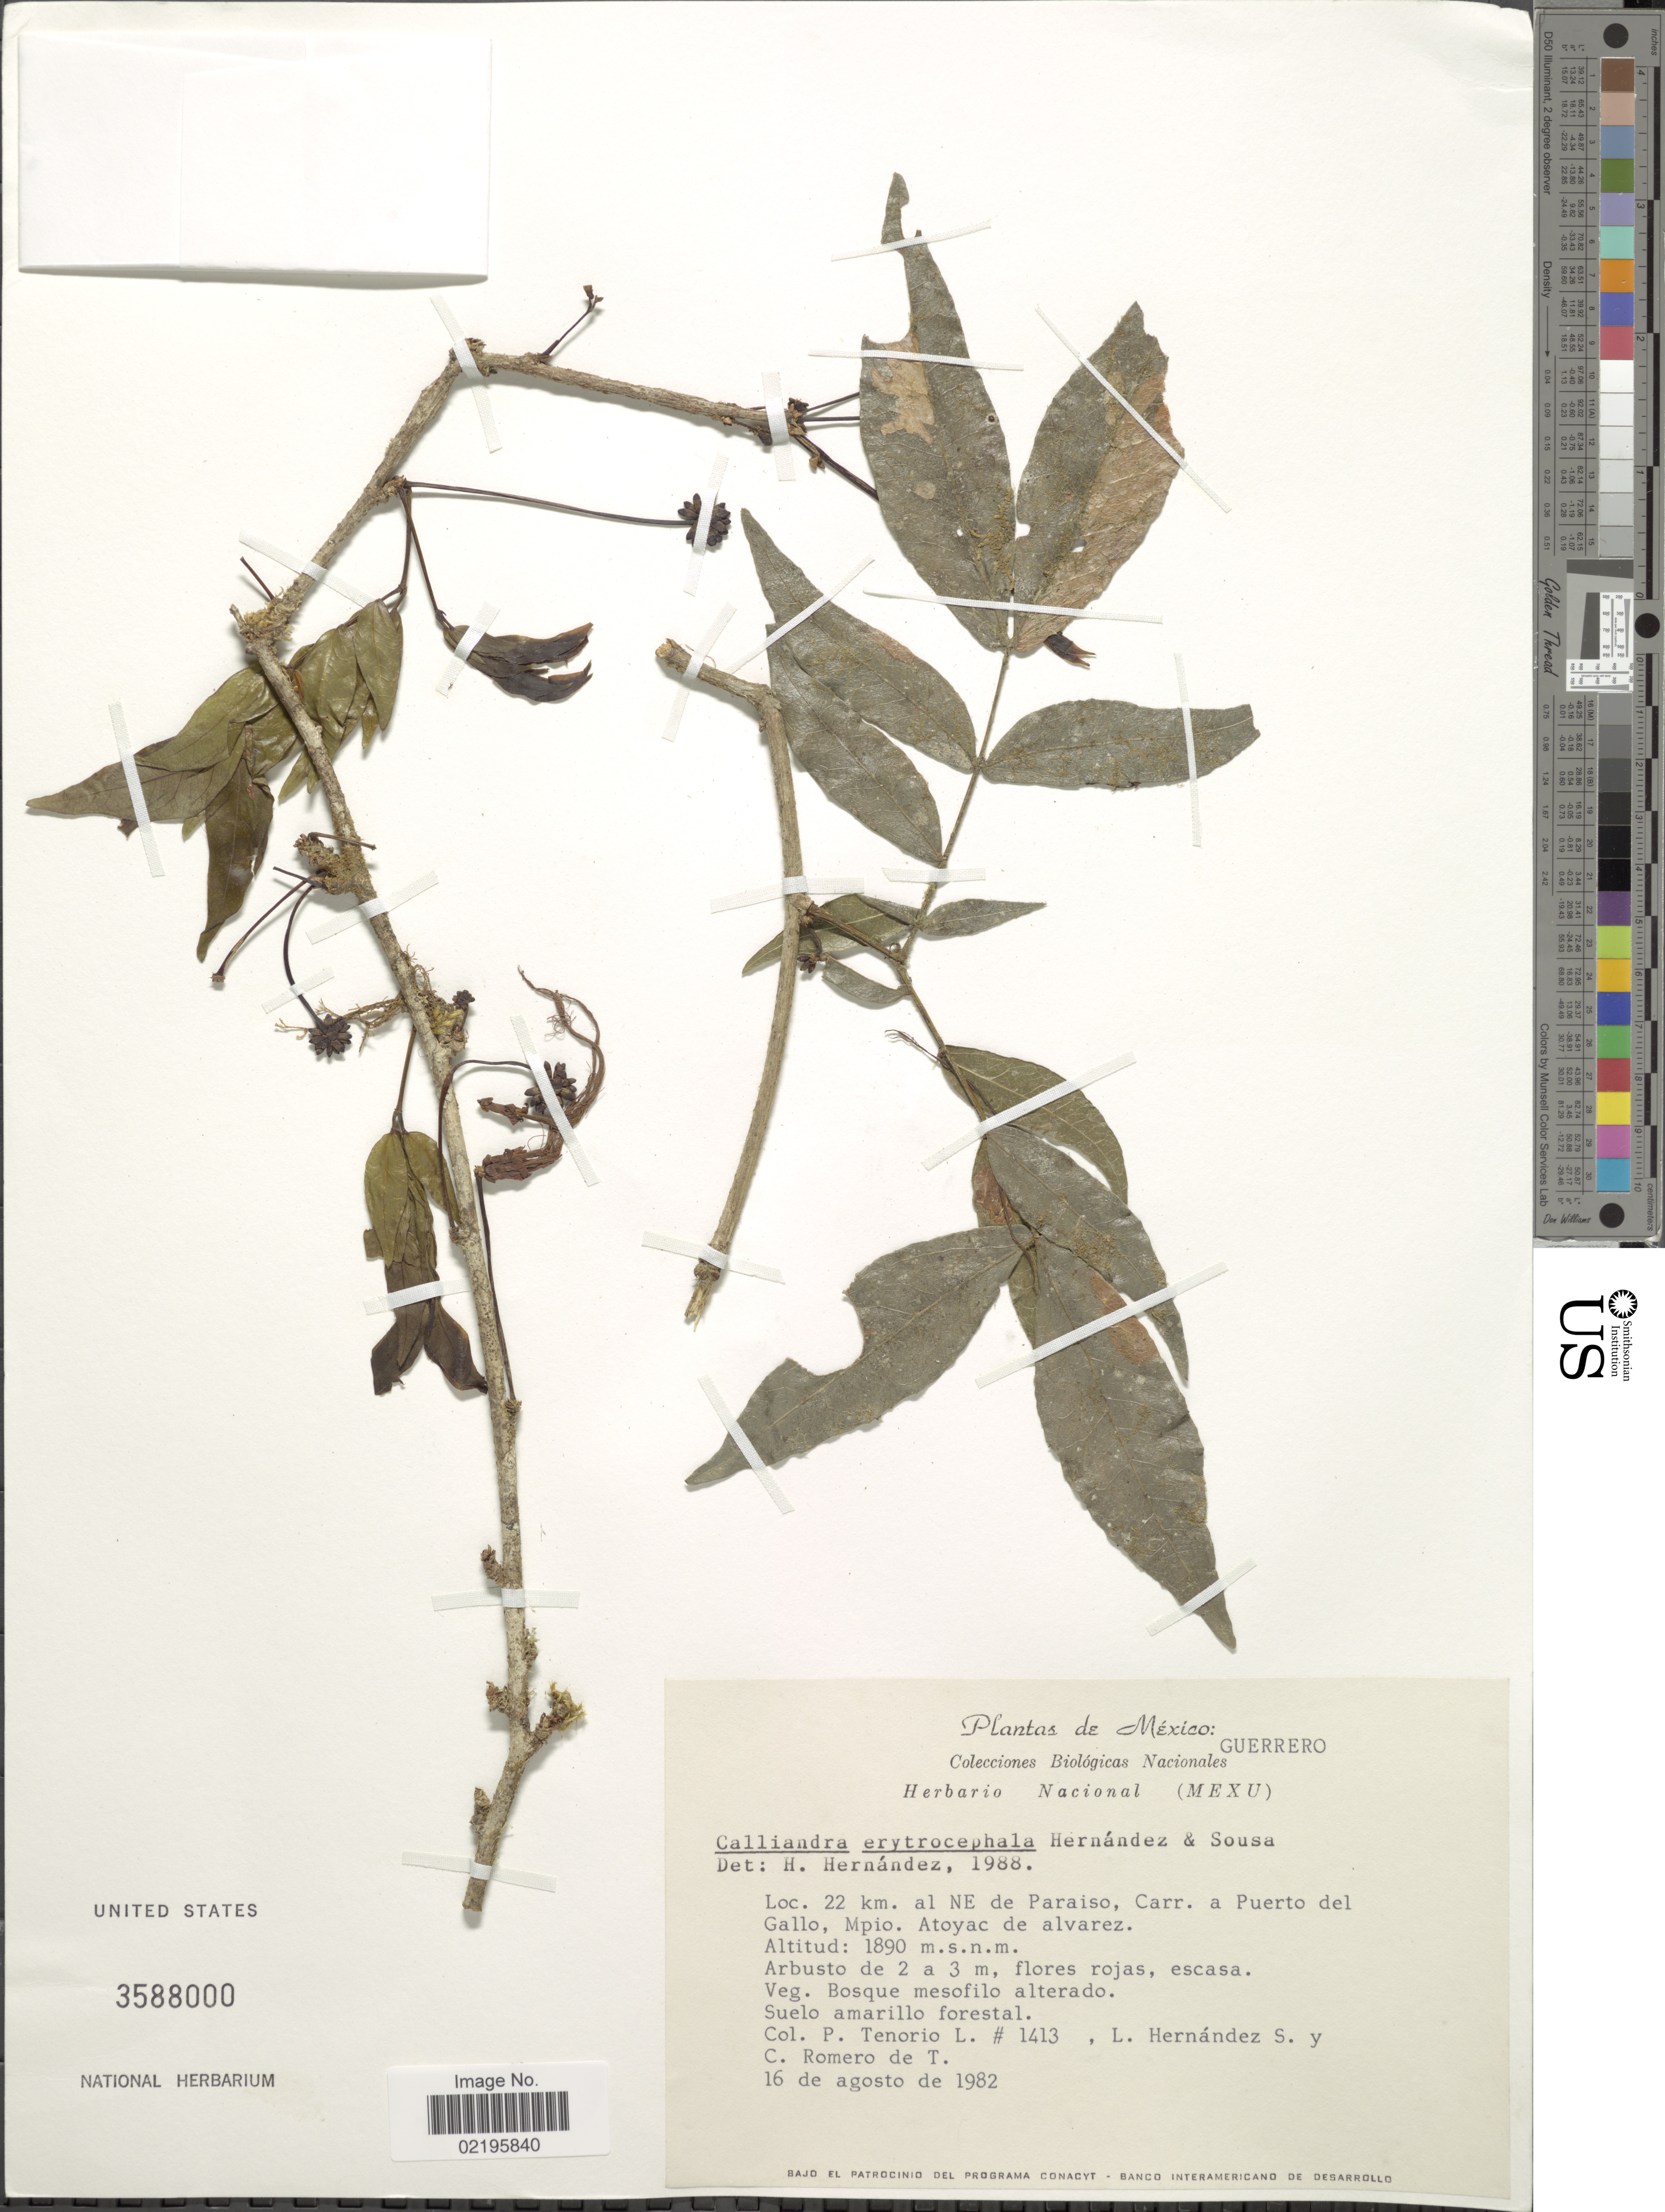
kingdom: Plantae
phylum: Tracheophyta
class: Magnoliopsida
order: Fabales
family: Fabaceae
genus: Calliandra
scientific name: Calliandra erythrocephala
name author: H.M. Hern. & M. Sousa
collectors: P. Tenorio L., L. Hernandez S. & C. Romero de T.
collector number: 1413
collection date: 1982-08-16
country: Mexico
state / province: Guerrero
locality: Loc. 22 km. al NE de Paraiso, Carr. a Puerto del Gallo, Mpio. Atoyac de alvarez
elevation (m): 1890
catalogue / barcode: US 3588000